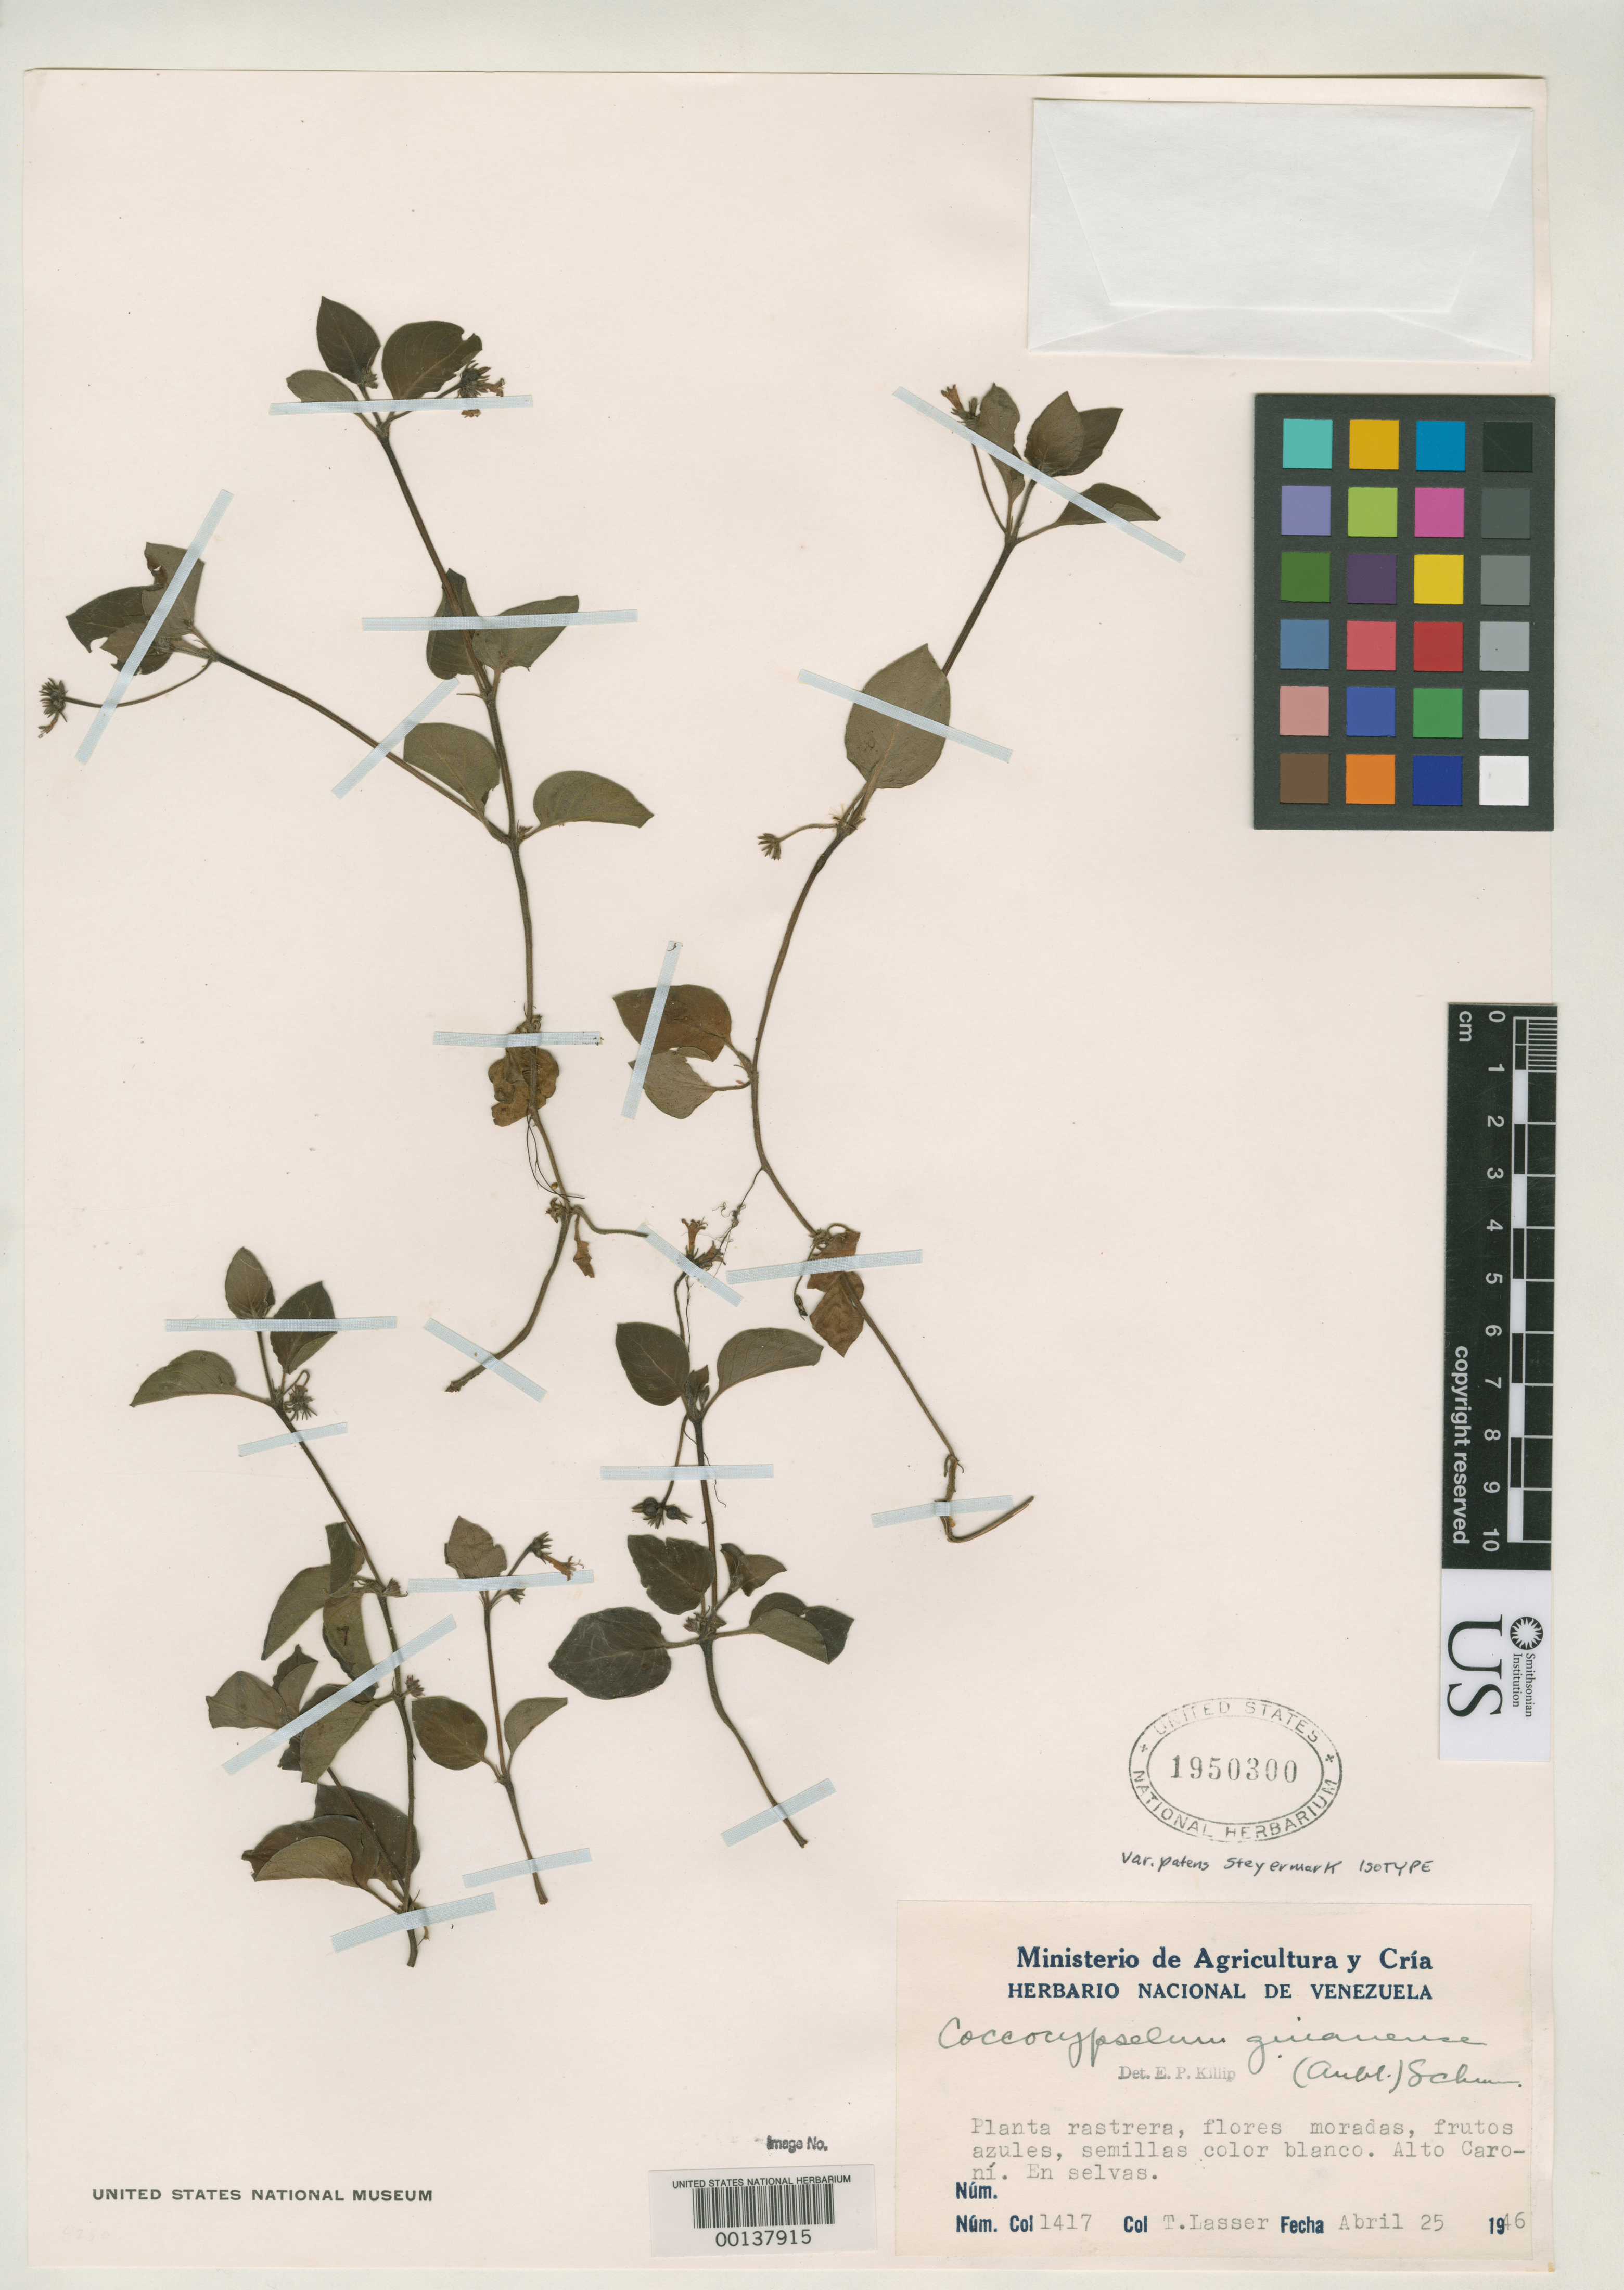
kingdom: Plantae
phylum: Tracheophyta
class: Magnoliopsida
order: Gentianales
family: Rubiaceae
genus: Coccocypselum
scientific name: Coccocypselum guianense var. patens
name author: Steyerm.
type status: Isotype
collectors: T. Lasser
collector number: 1417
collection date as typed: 25 Apr 1946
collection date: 1946-04-25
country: Venezuela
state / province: Bolivar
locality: Alto Caroni.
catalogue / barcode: US 1950300